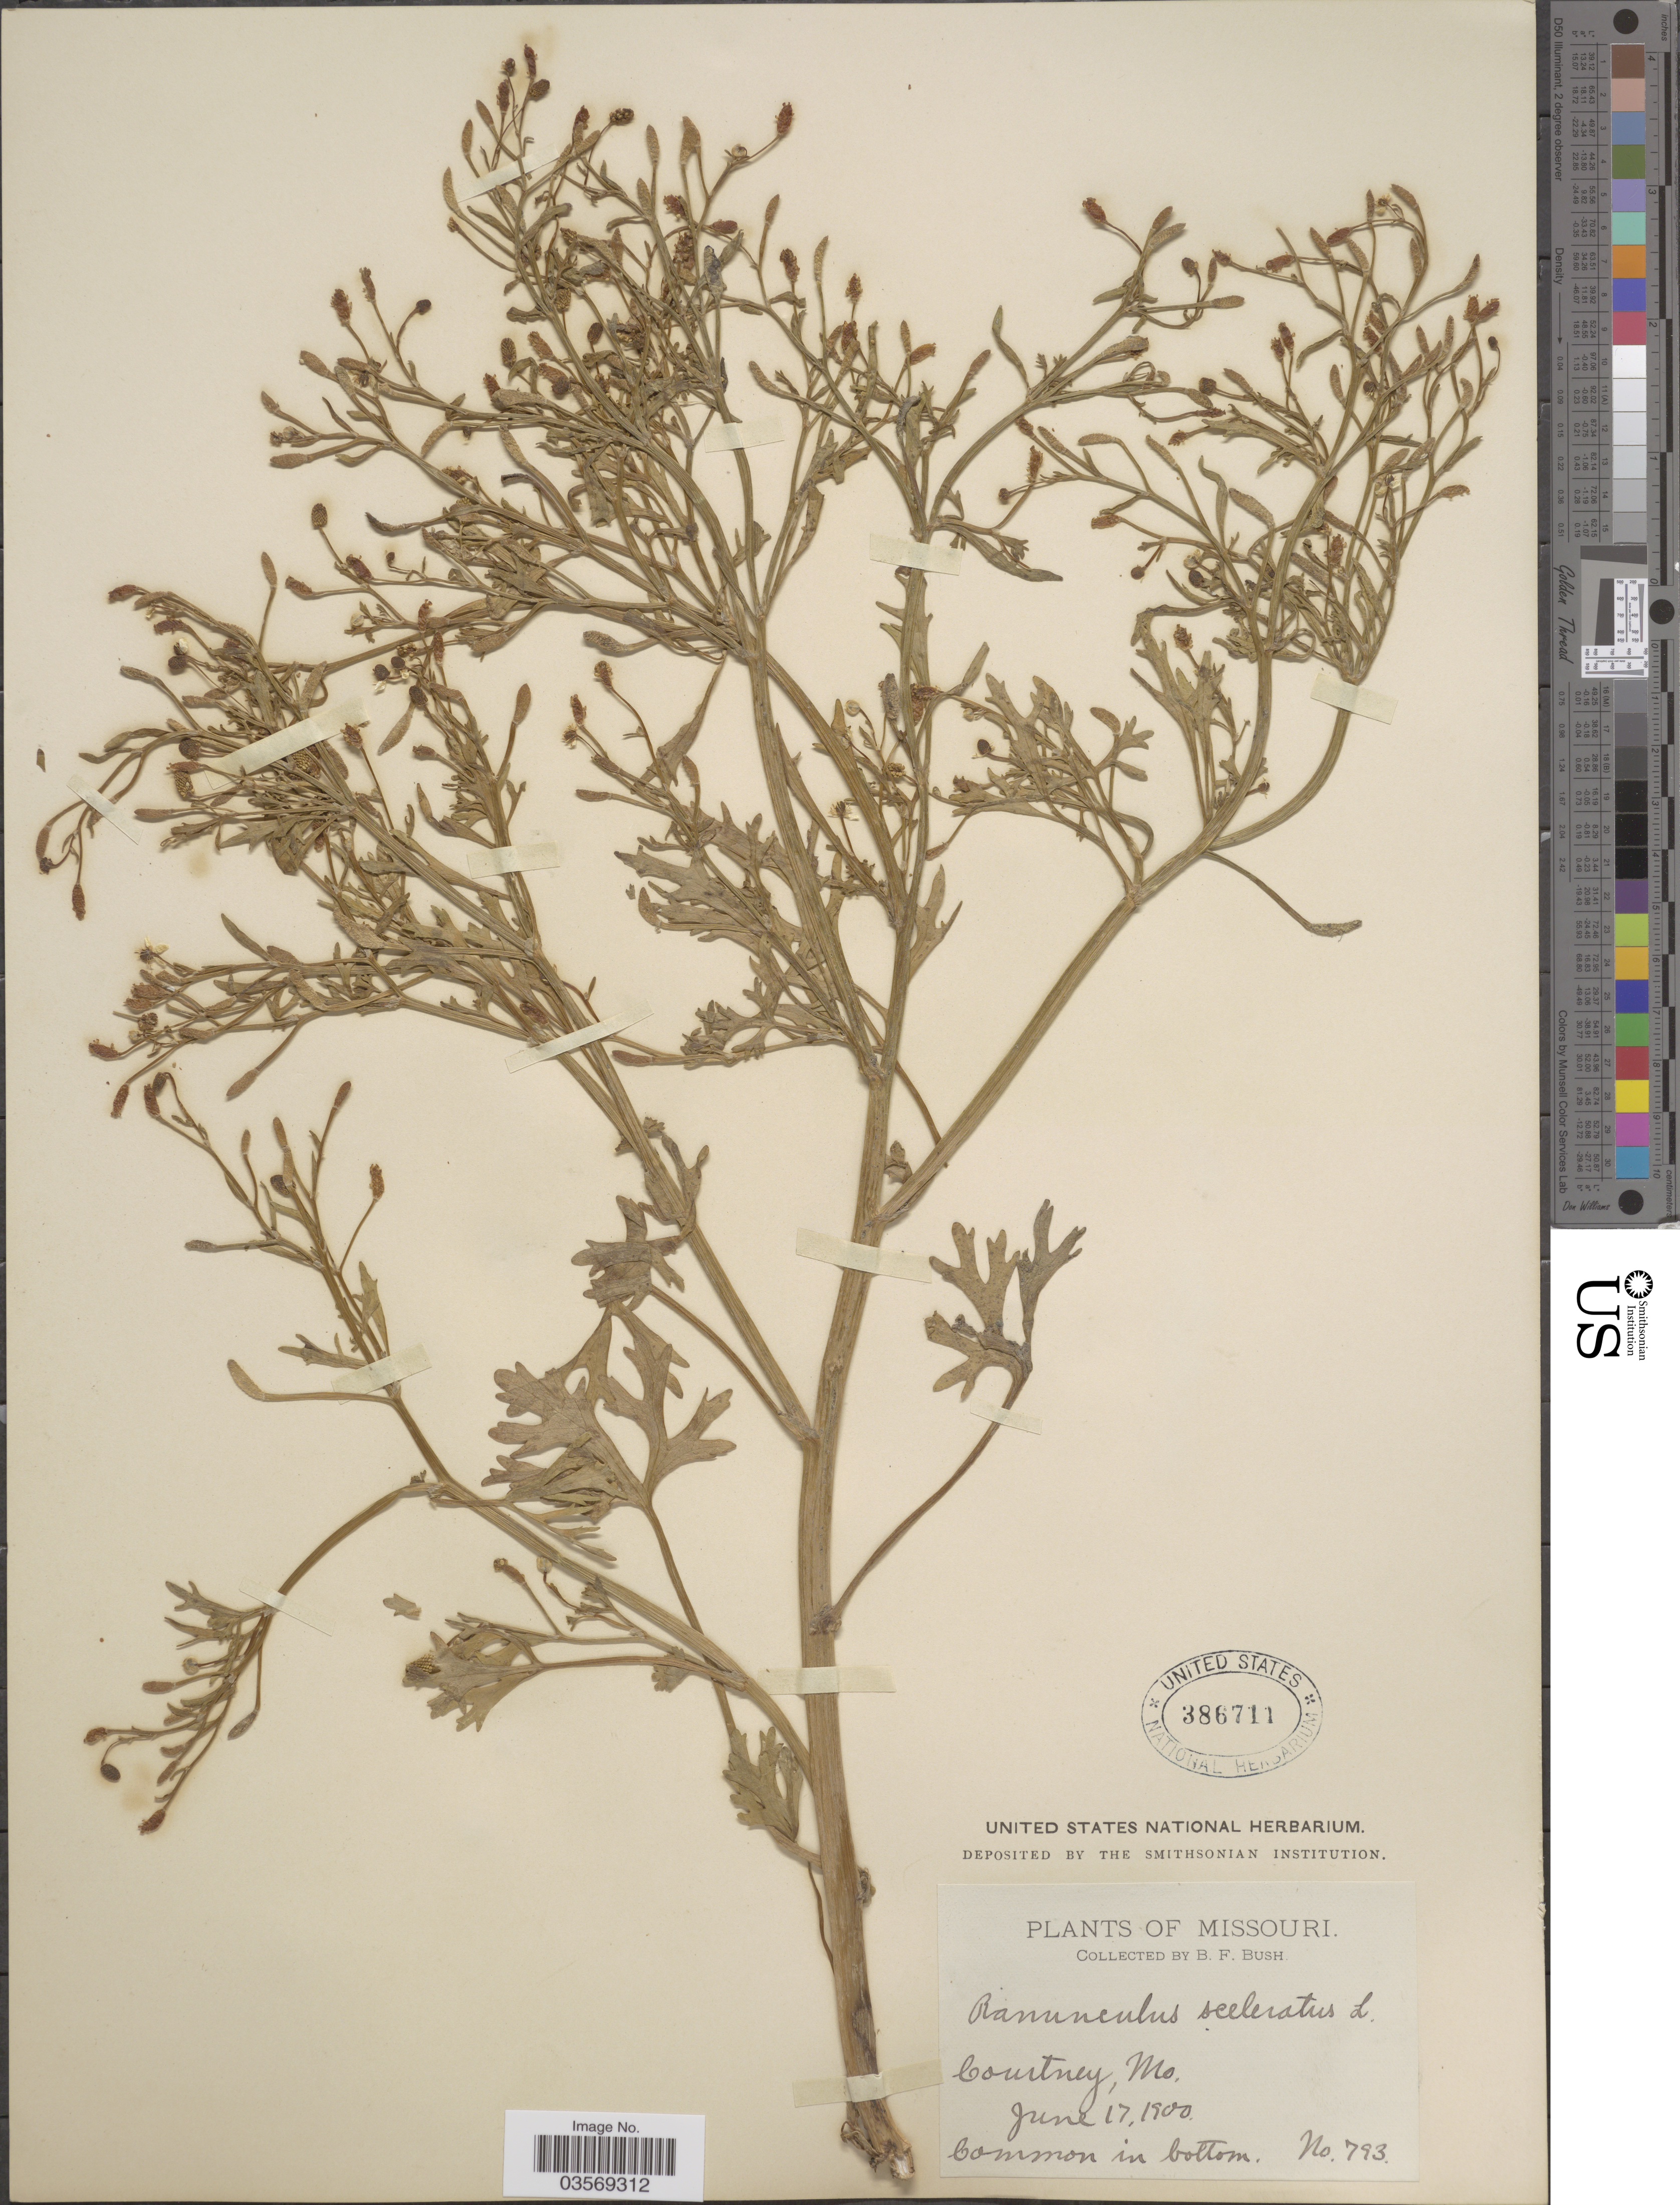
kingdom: Plantae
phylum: Tracheophyta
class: Magnoliopsida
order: Ranunculales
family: Ranunculaceae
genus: Ranunculus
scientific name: Ranunculus sceleratus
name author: L.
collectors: B. F. Bush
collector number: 793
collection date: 1900-06-17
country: United States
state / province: Missouri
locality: Courtney.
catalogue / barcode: US 386711